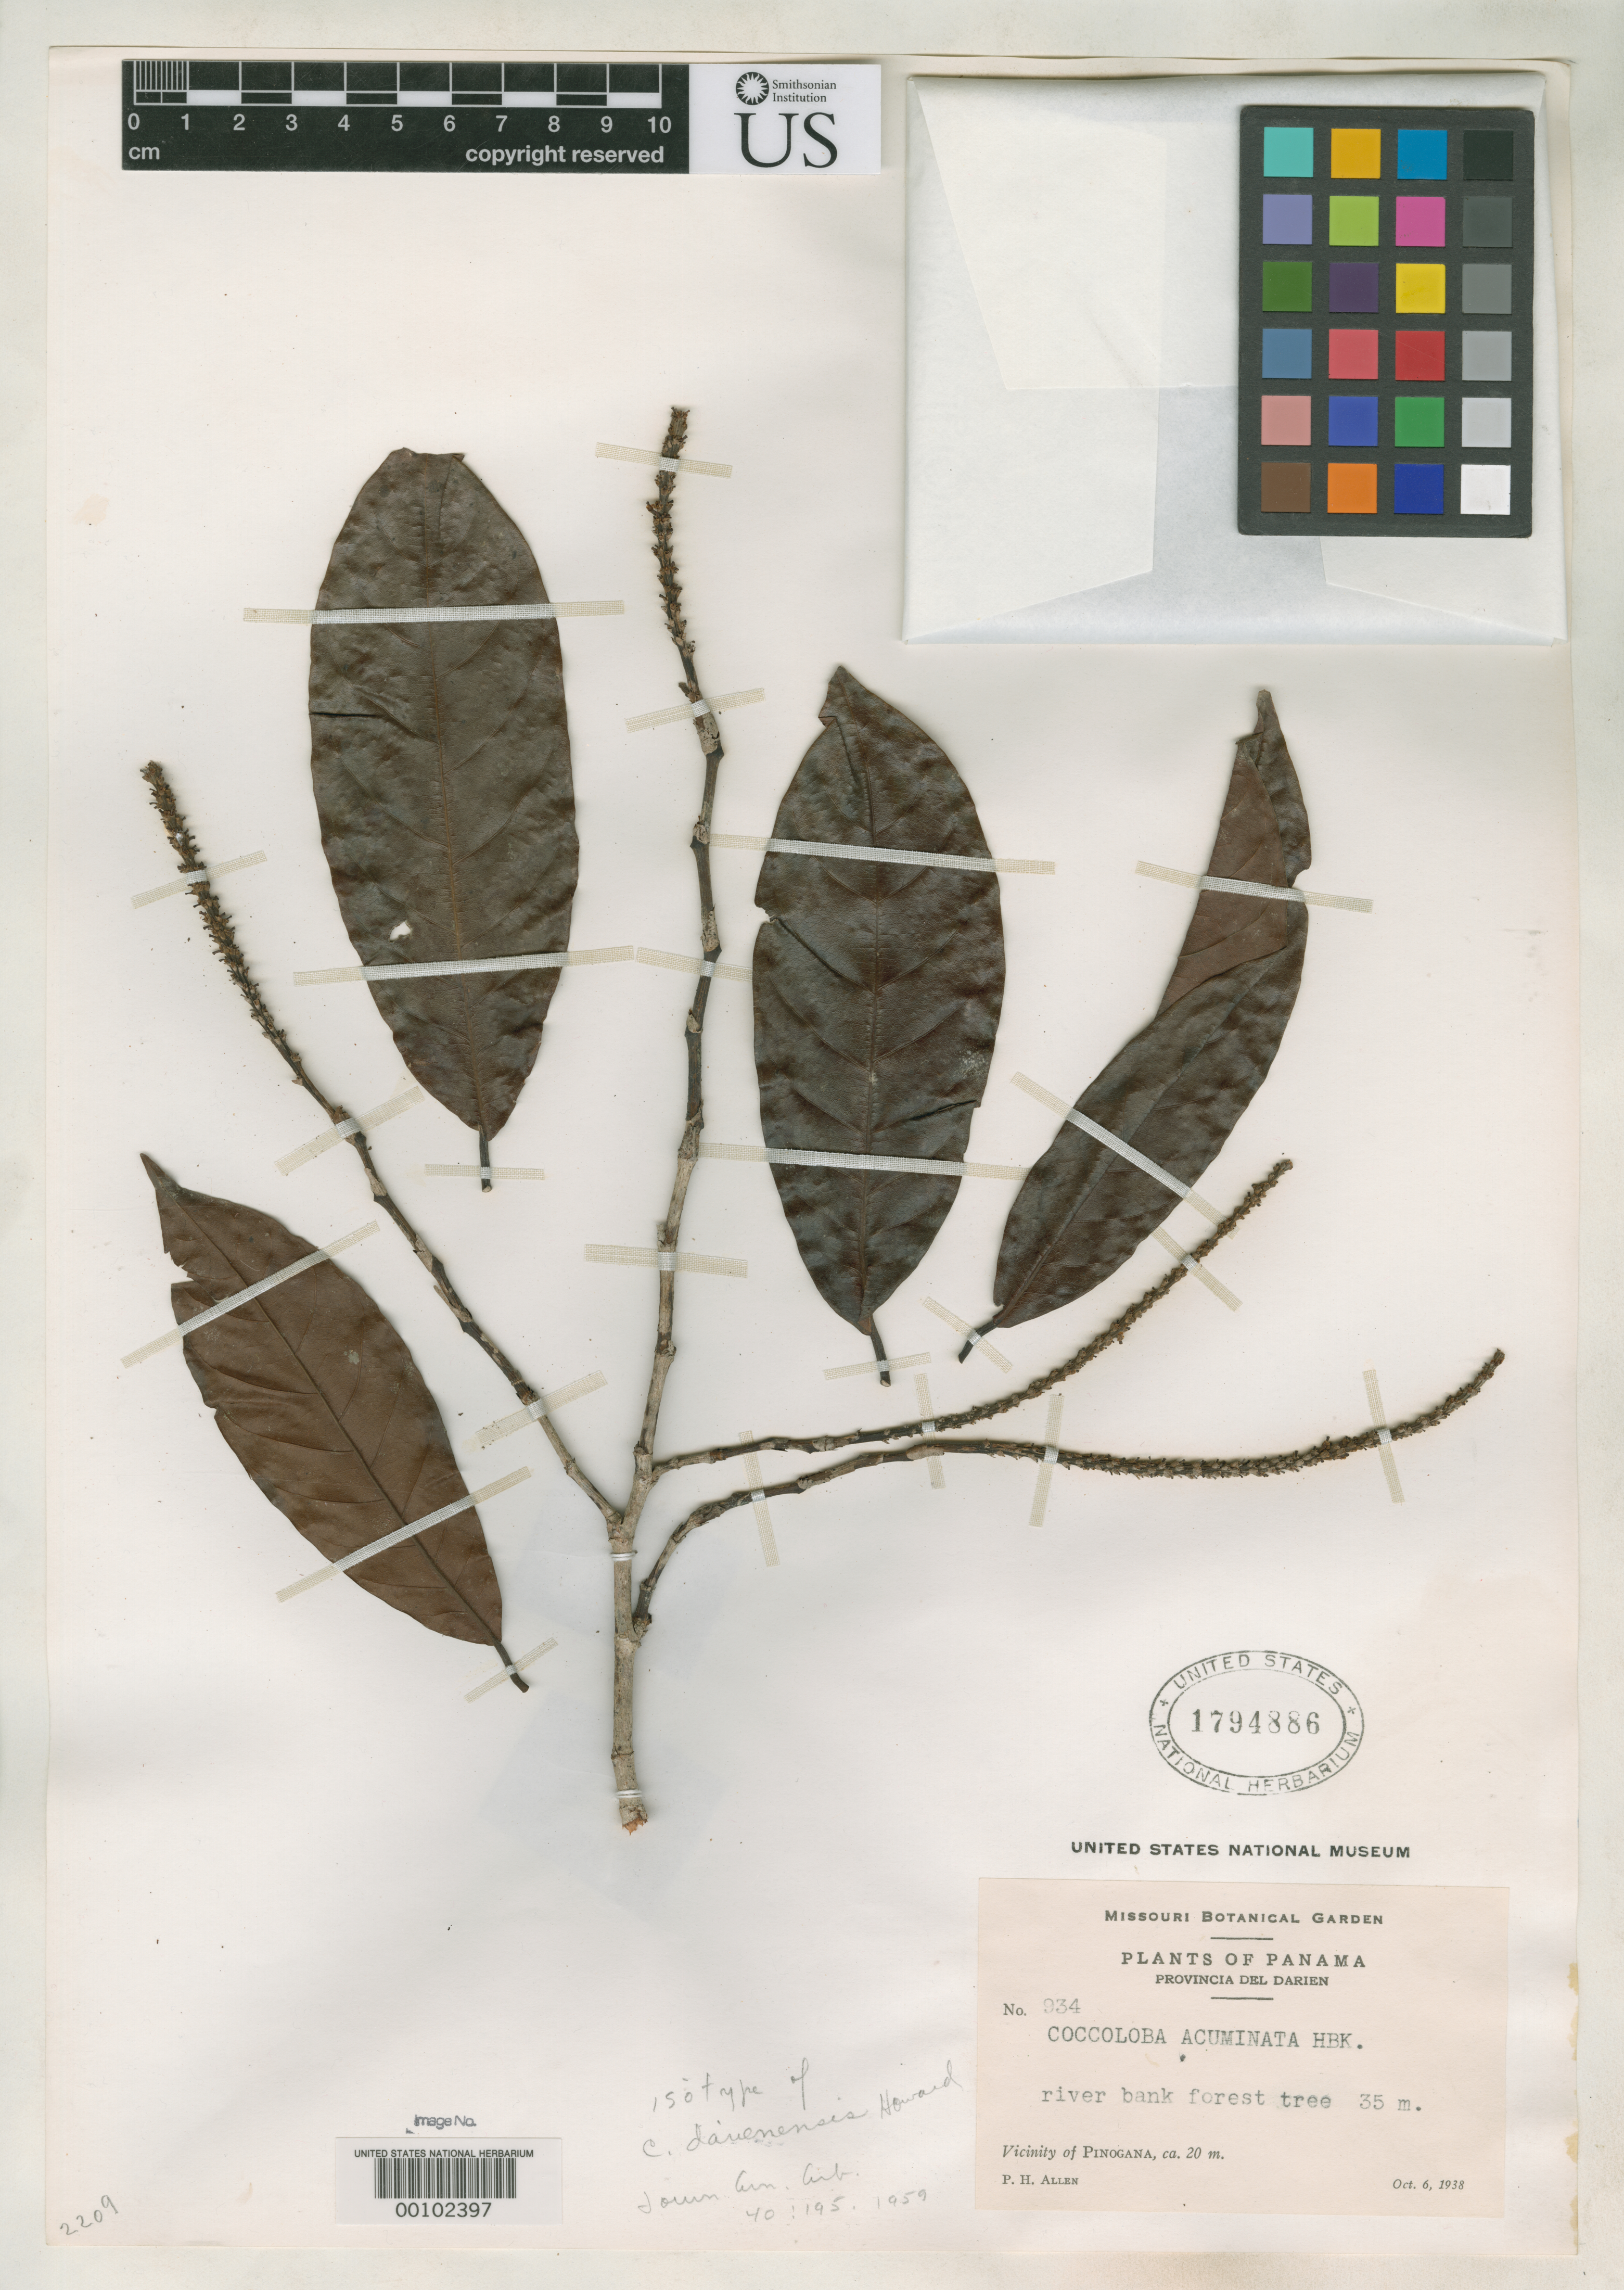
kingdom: Plantae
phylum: Tracheophyta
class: Magnoliopsida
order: Caryophyllales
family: Polygonaceae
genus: Coccoloba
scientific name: Coccoloba darienensis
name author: R.A. Howard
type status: Isotype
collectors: P. H. Allen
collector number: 934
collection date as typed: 06 Oct 1938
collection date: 1938-10-06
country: Panama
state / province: Darién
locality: Pinogana.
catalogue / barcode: US 1794886